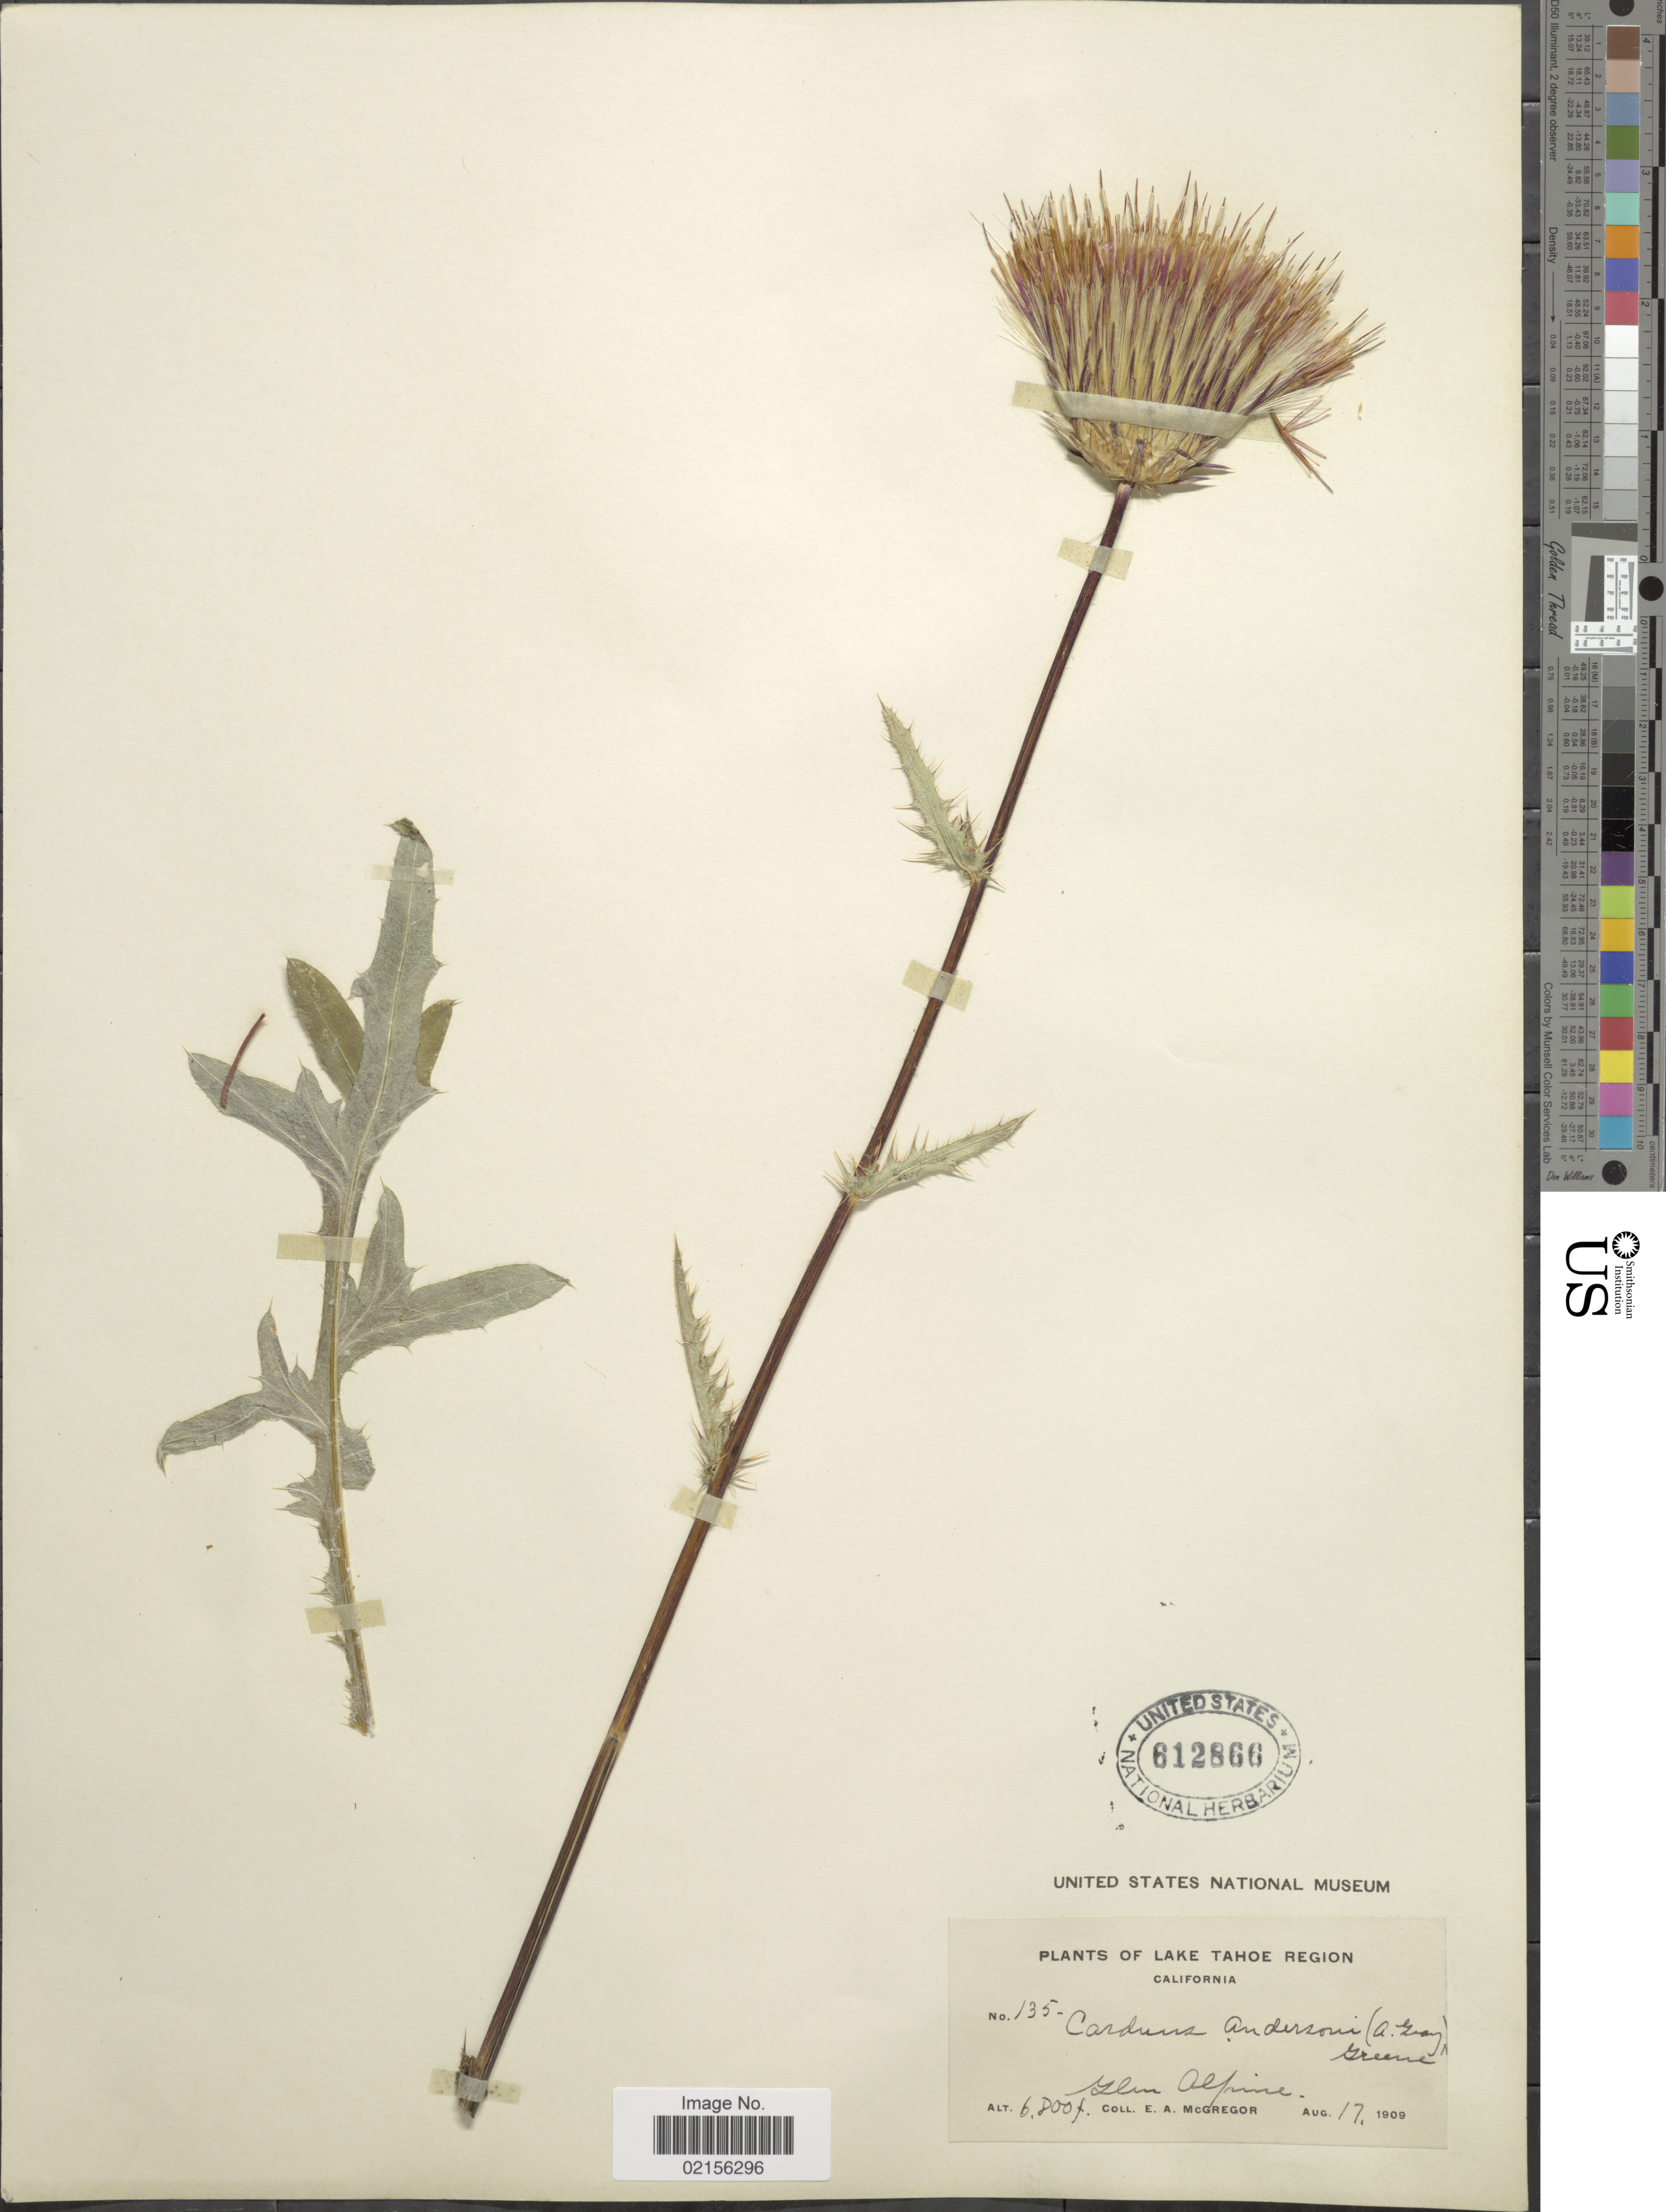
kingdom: Plantae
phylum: Tracheophyta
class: Magnoliopsida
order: Asterales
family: Asteraceae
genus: Cirsium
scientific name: Cirsium andersonii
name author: (A. Gray) Petr.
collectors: E. A. McGregor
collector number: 135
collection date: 1909-08-17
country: United States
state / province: California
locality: Lake Tahoe Region, Glen Alpine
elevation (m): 2073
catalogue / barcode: US 612866